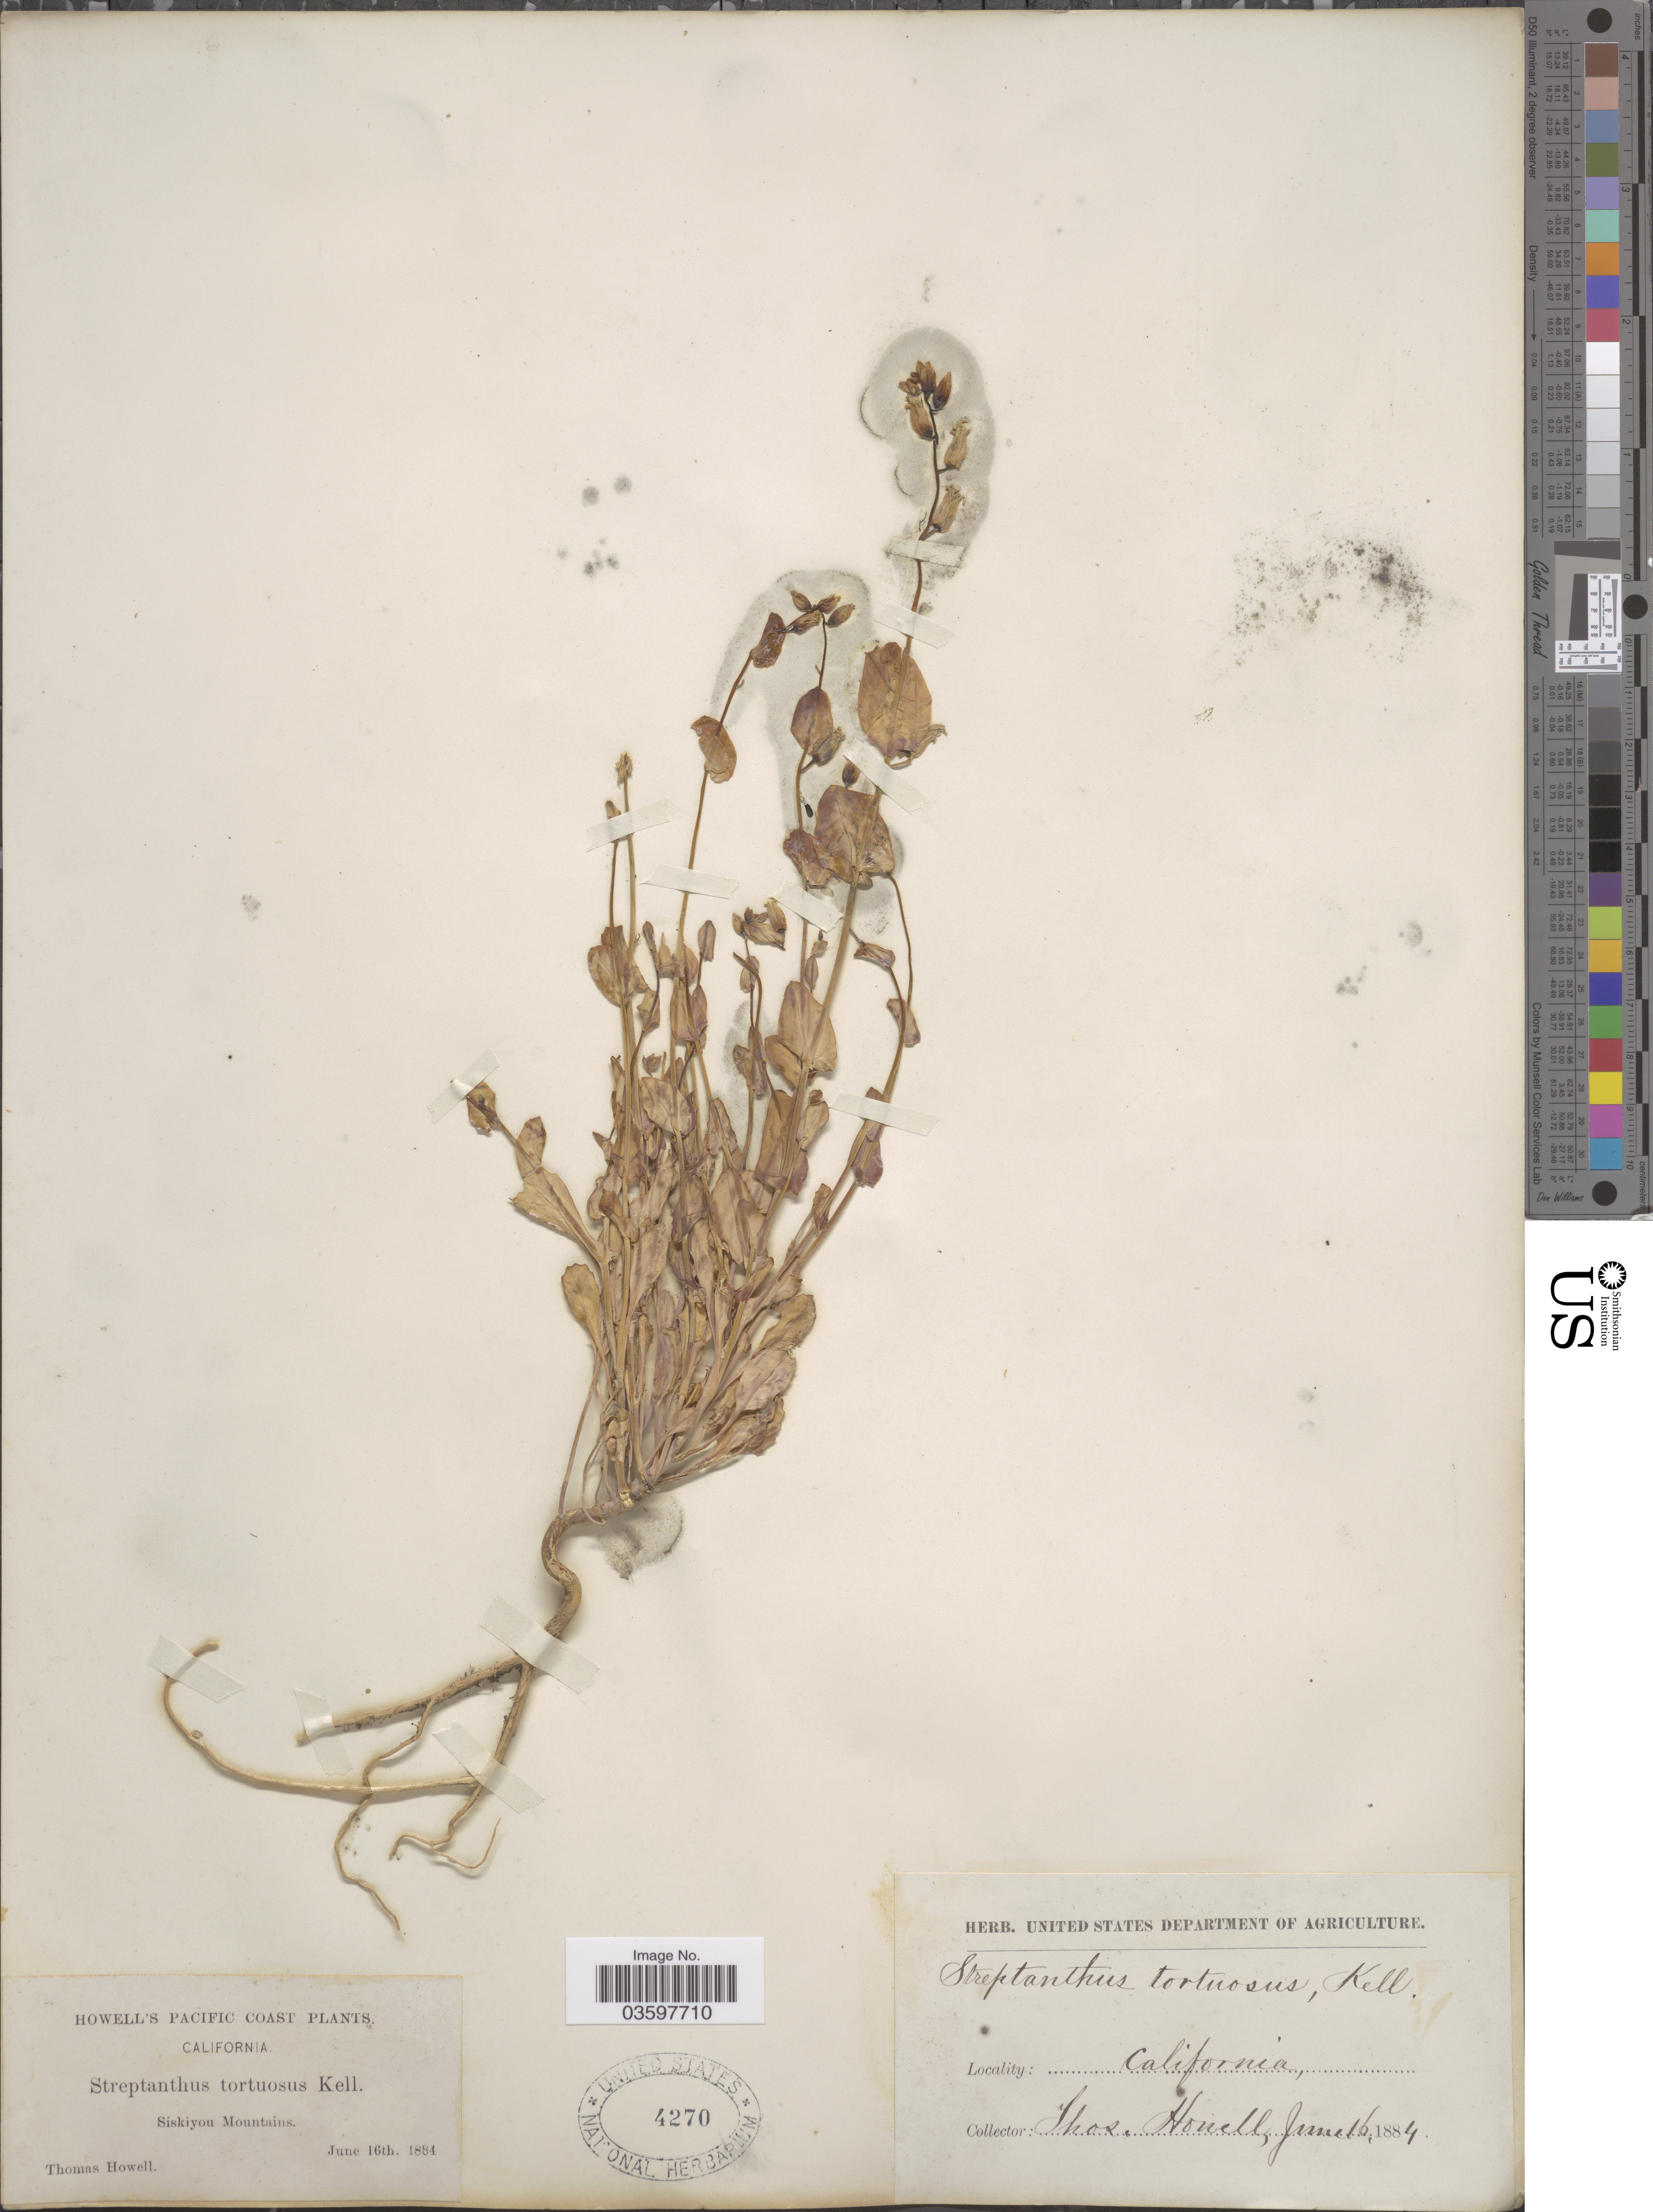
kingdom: Plantae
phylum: Tracheophyta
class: Magnoliopsida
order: Brassicales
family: Brassicaceae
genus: Streptanthus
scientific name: Streptanthus tortuosus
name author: Kellogg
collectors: T. Howell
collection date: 1884-06-16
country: United States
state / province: California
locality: Pacific Coast. Siskiyou Mountains.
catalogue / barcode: US 4270